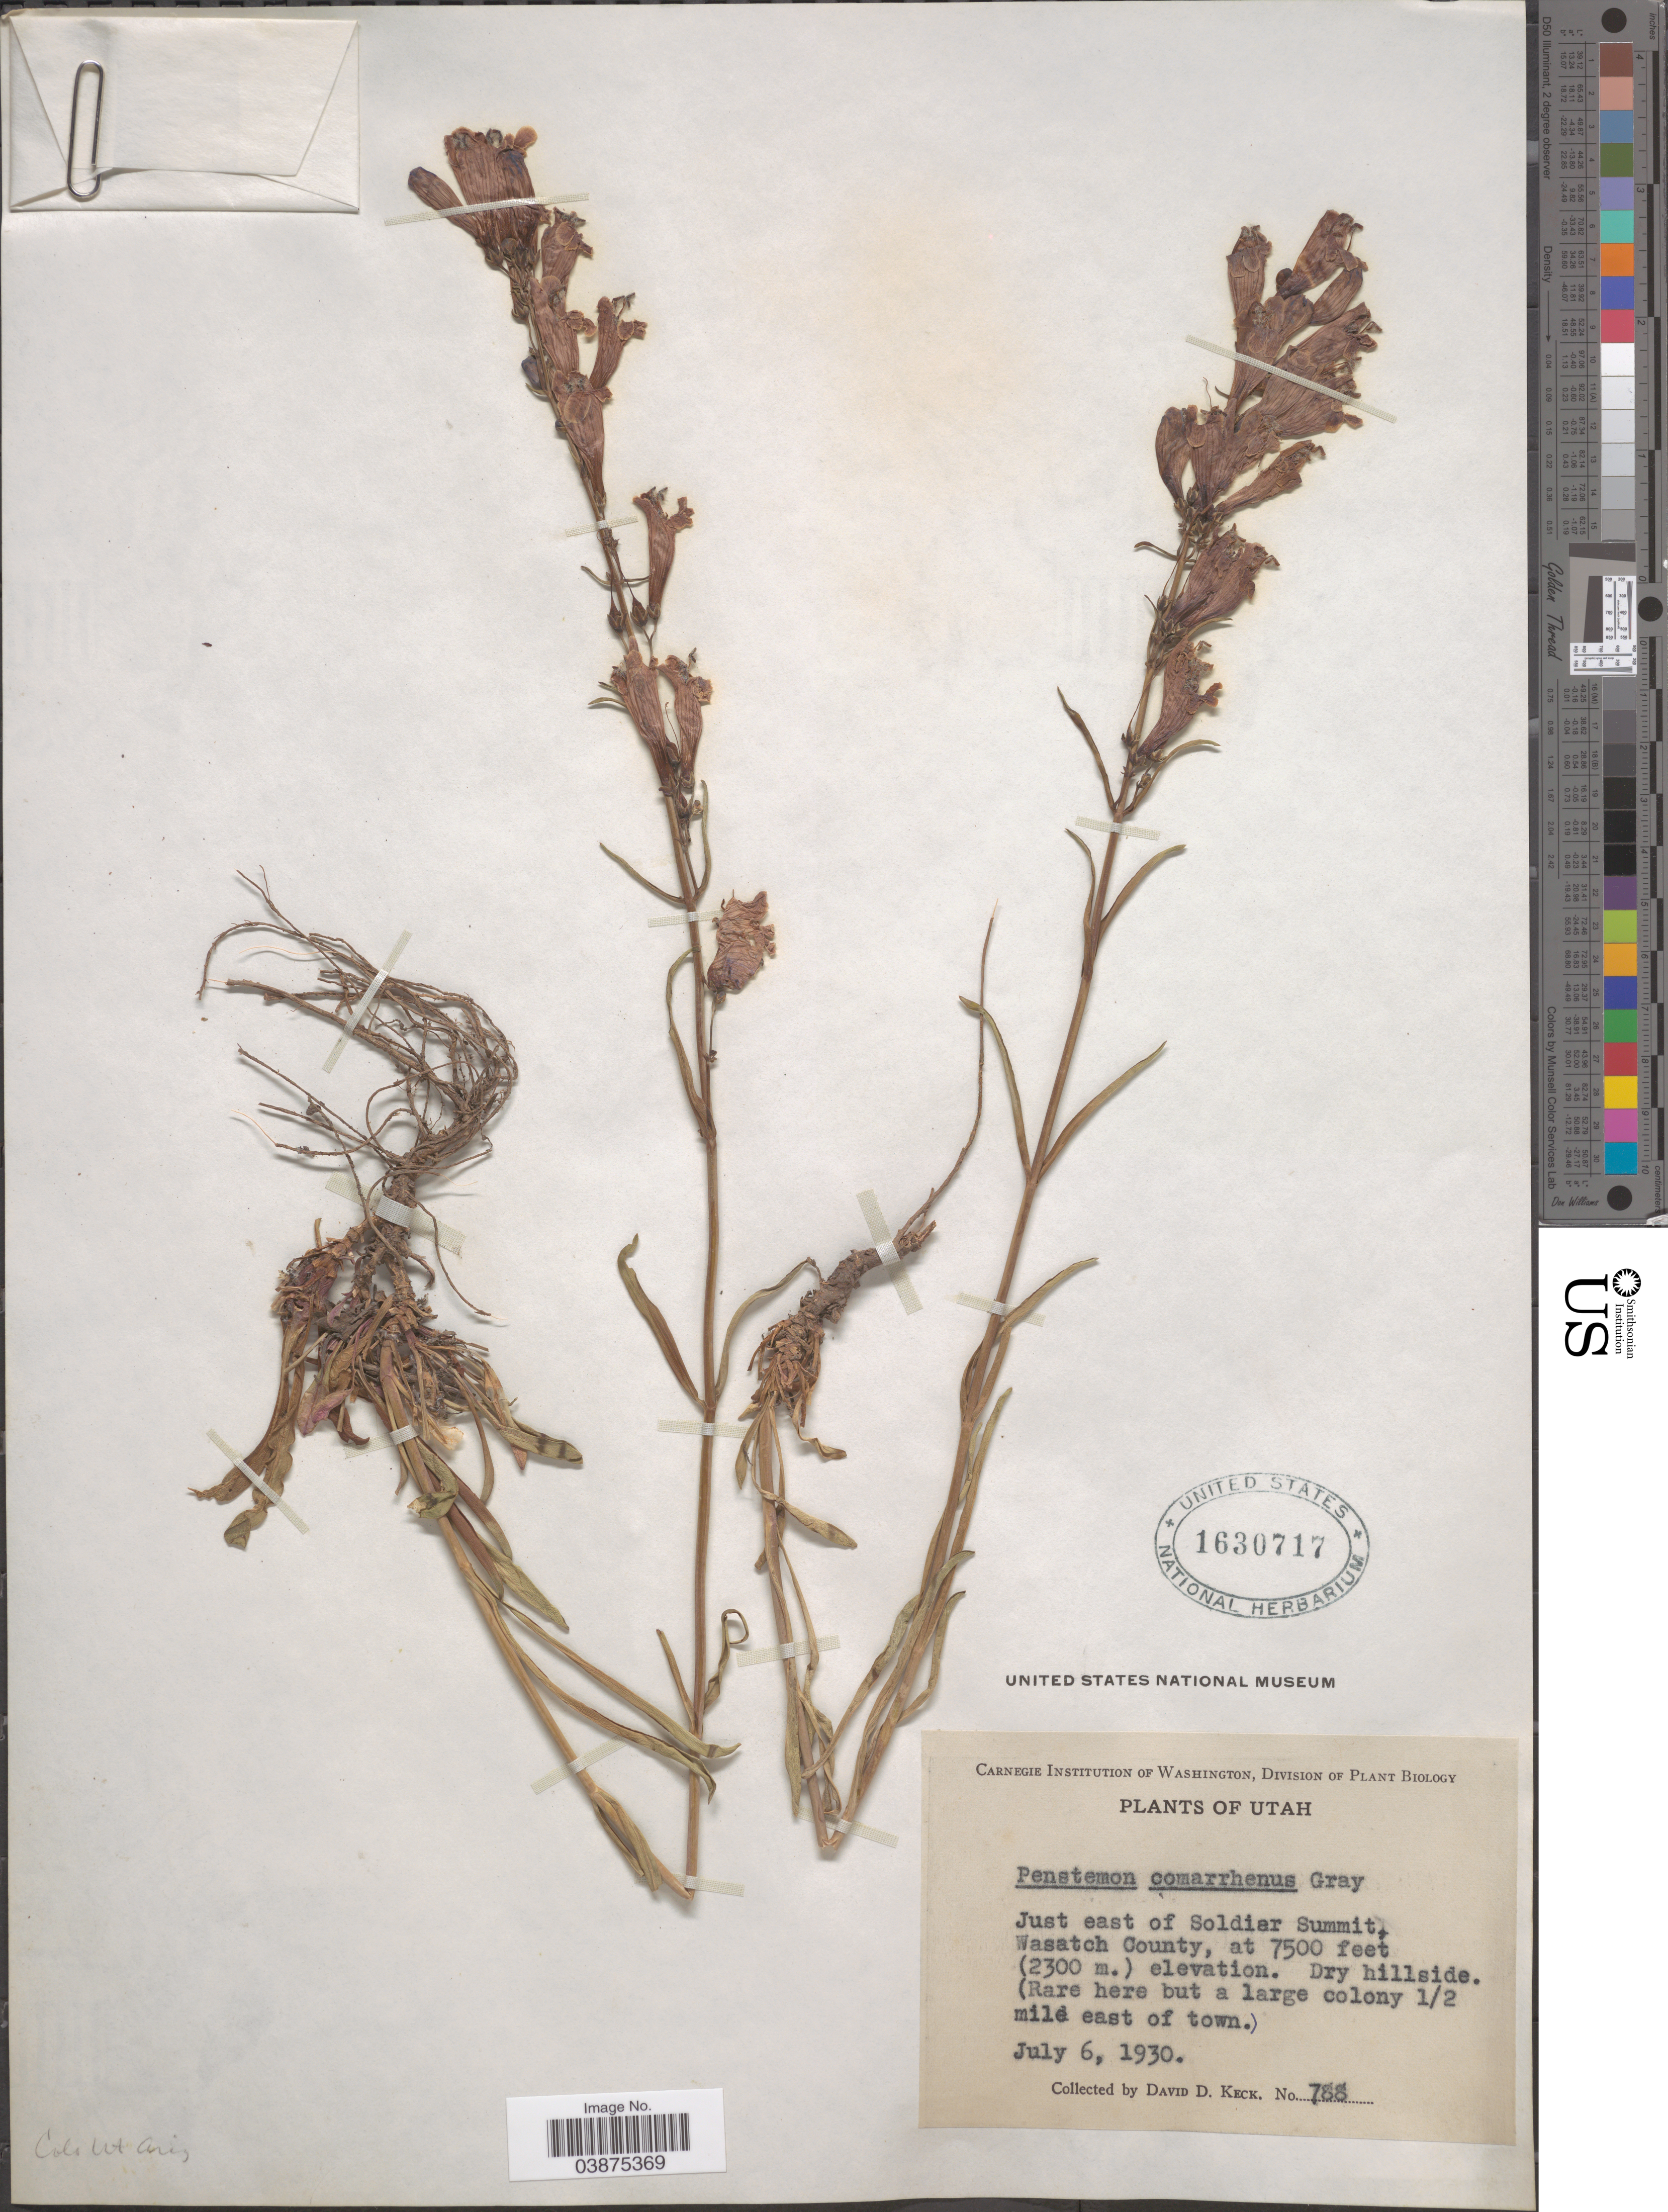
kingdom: Plantae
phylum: Tracheophyta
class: Magnoliopsida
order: Lamiales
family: Plantaginaceae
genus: Penstemon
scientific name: Penstemon glaber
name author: Pursh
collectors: D. D. Keck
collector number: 788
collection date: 1930-07-06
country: United States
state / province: Utah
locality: Just east of Soldier Summit, Wasatch County. (large colony ½ mile east of town).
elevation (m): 2286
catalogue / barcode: US 1630717